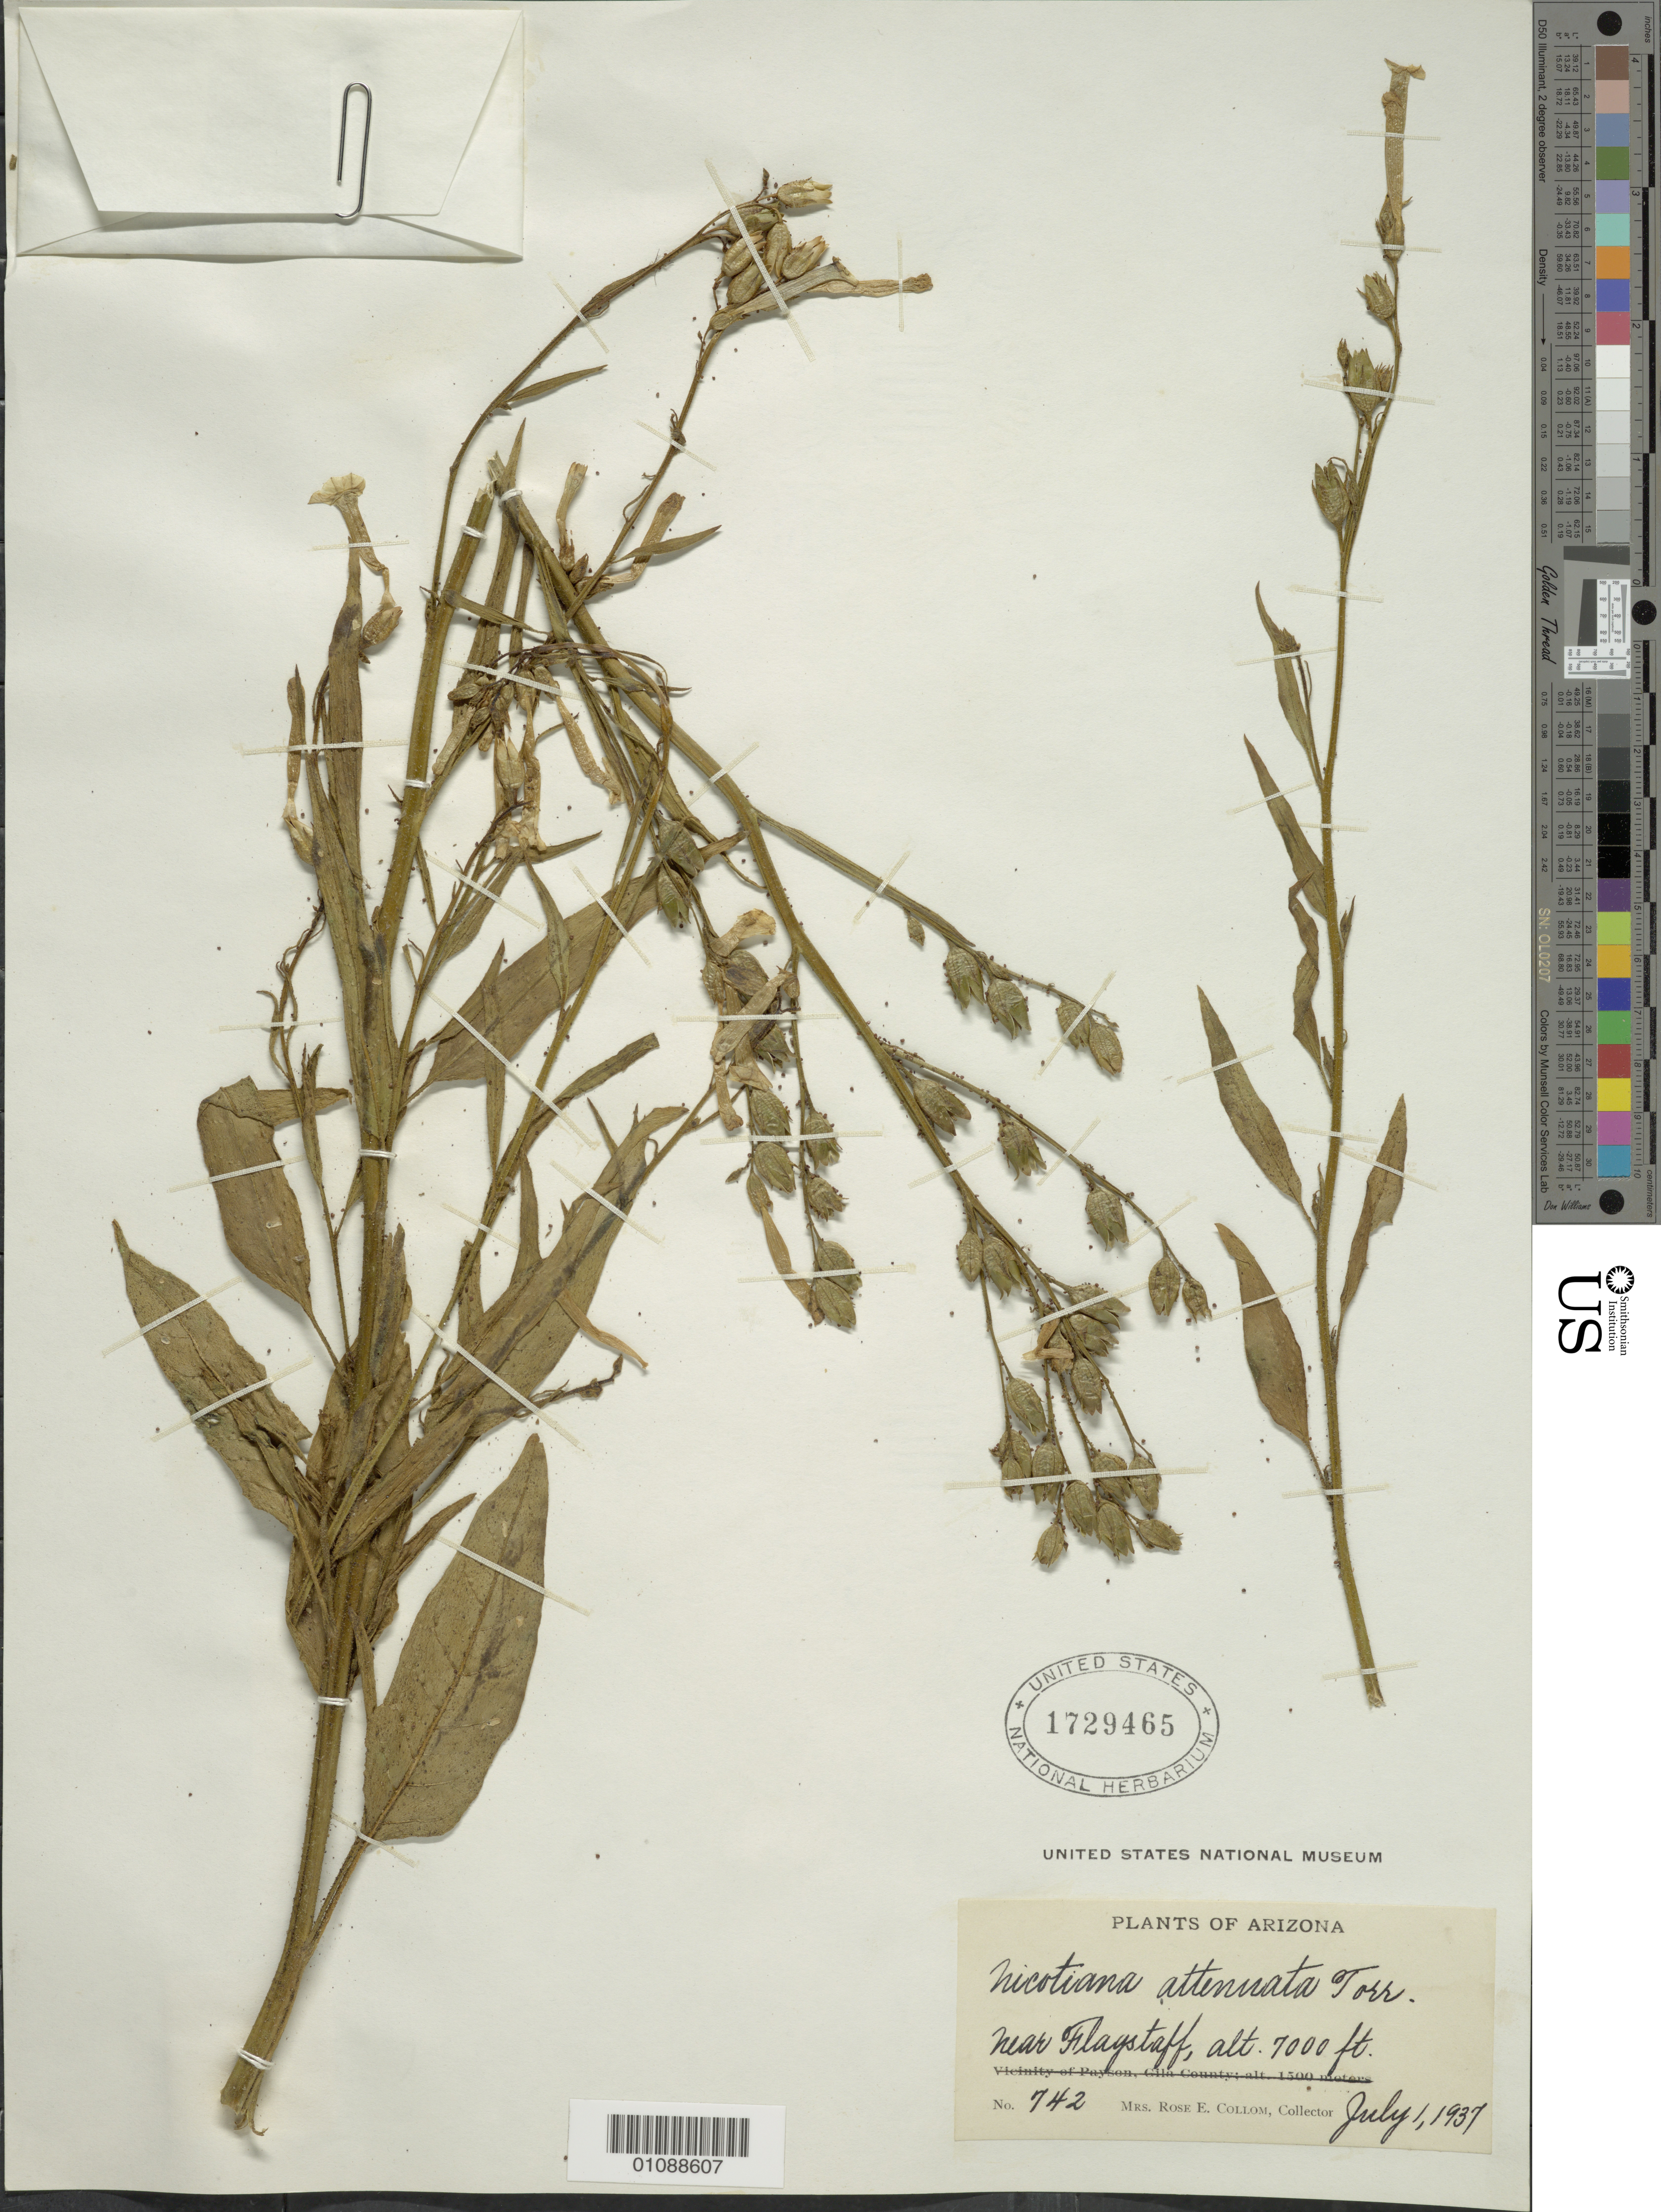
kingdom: Plantae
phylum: Tracheophyta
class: Magnoliopsida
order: Solanales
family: Solanaceae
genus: Nicotiana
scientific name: Nicotiana attenuata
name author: Torr. ex S. Watson in C. King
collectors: R. E. Collom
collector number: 742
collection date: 1937-07-01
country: United States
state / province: Arizona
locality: Near Flagstaff.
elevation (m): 2134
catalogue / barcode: US 1729465